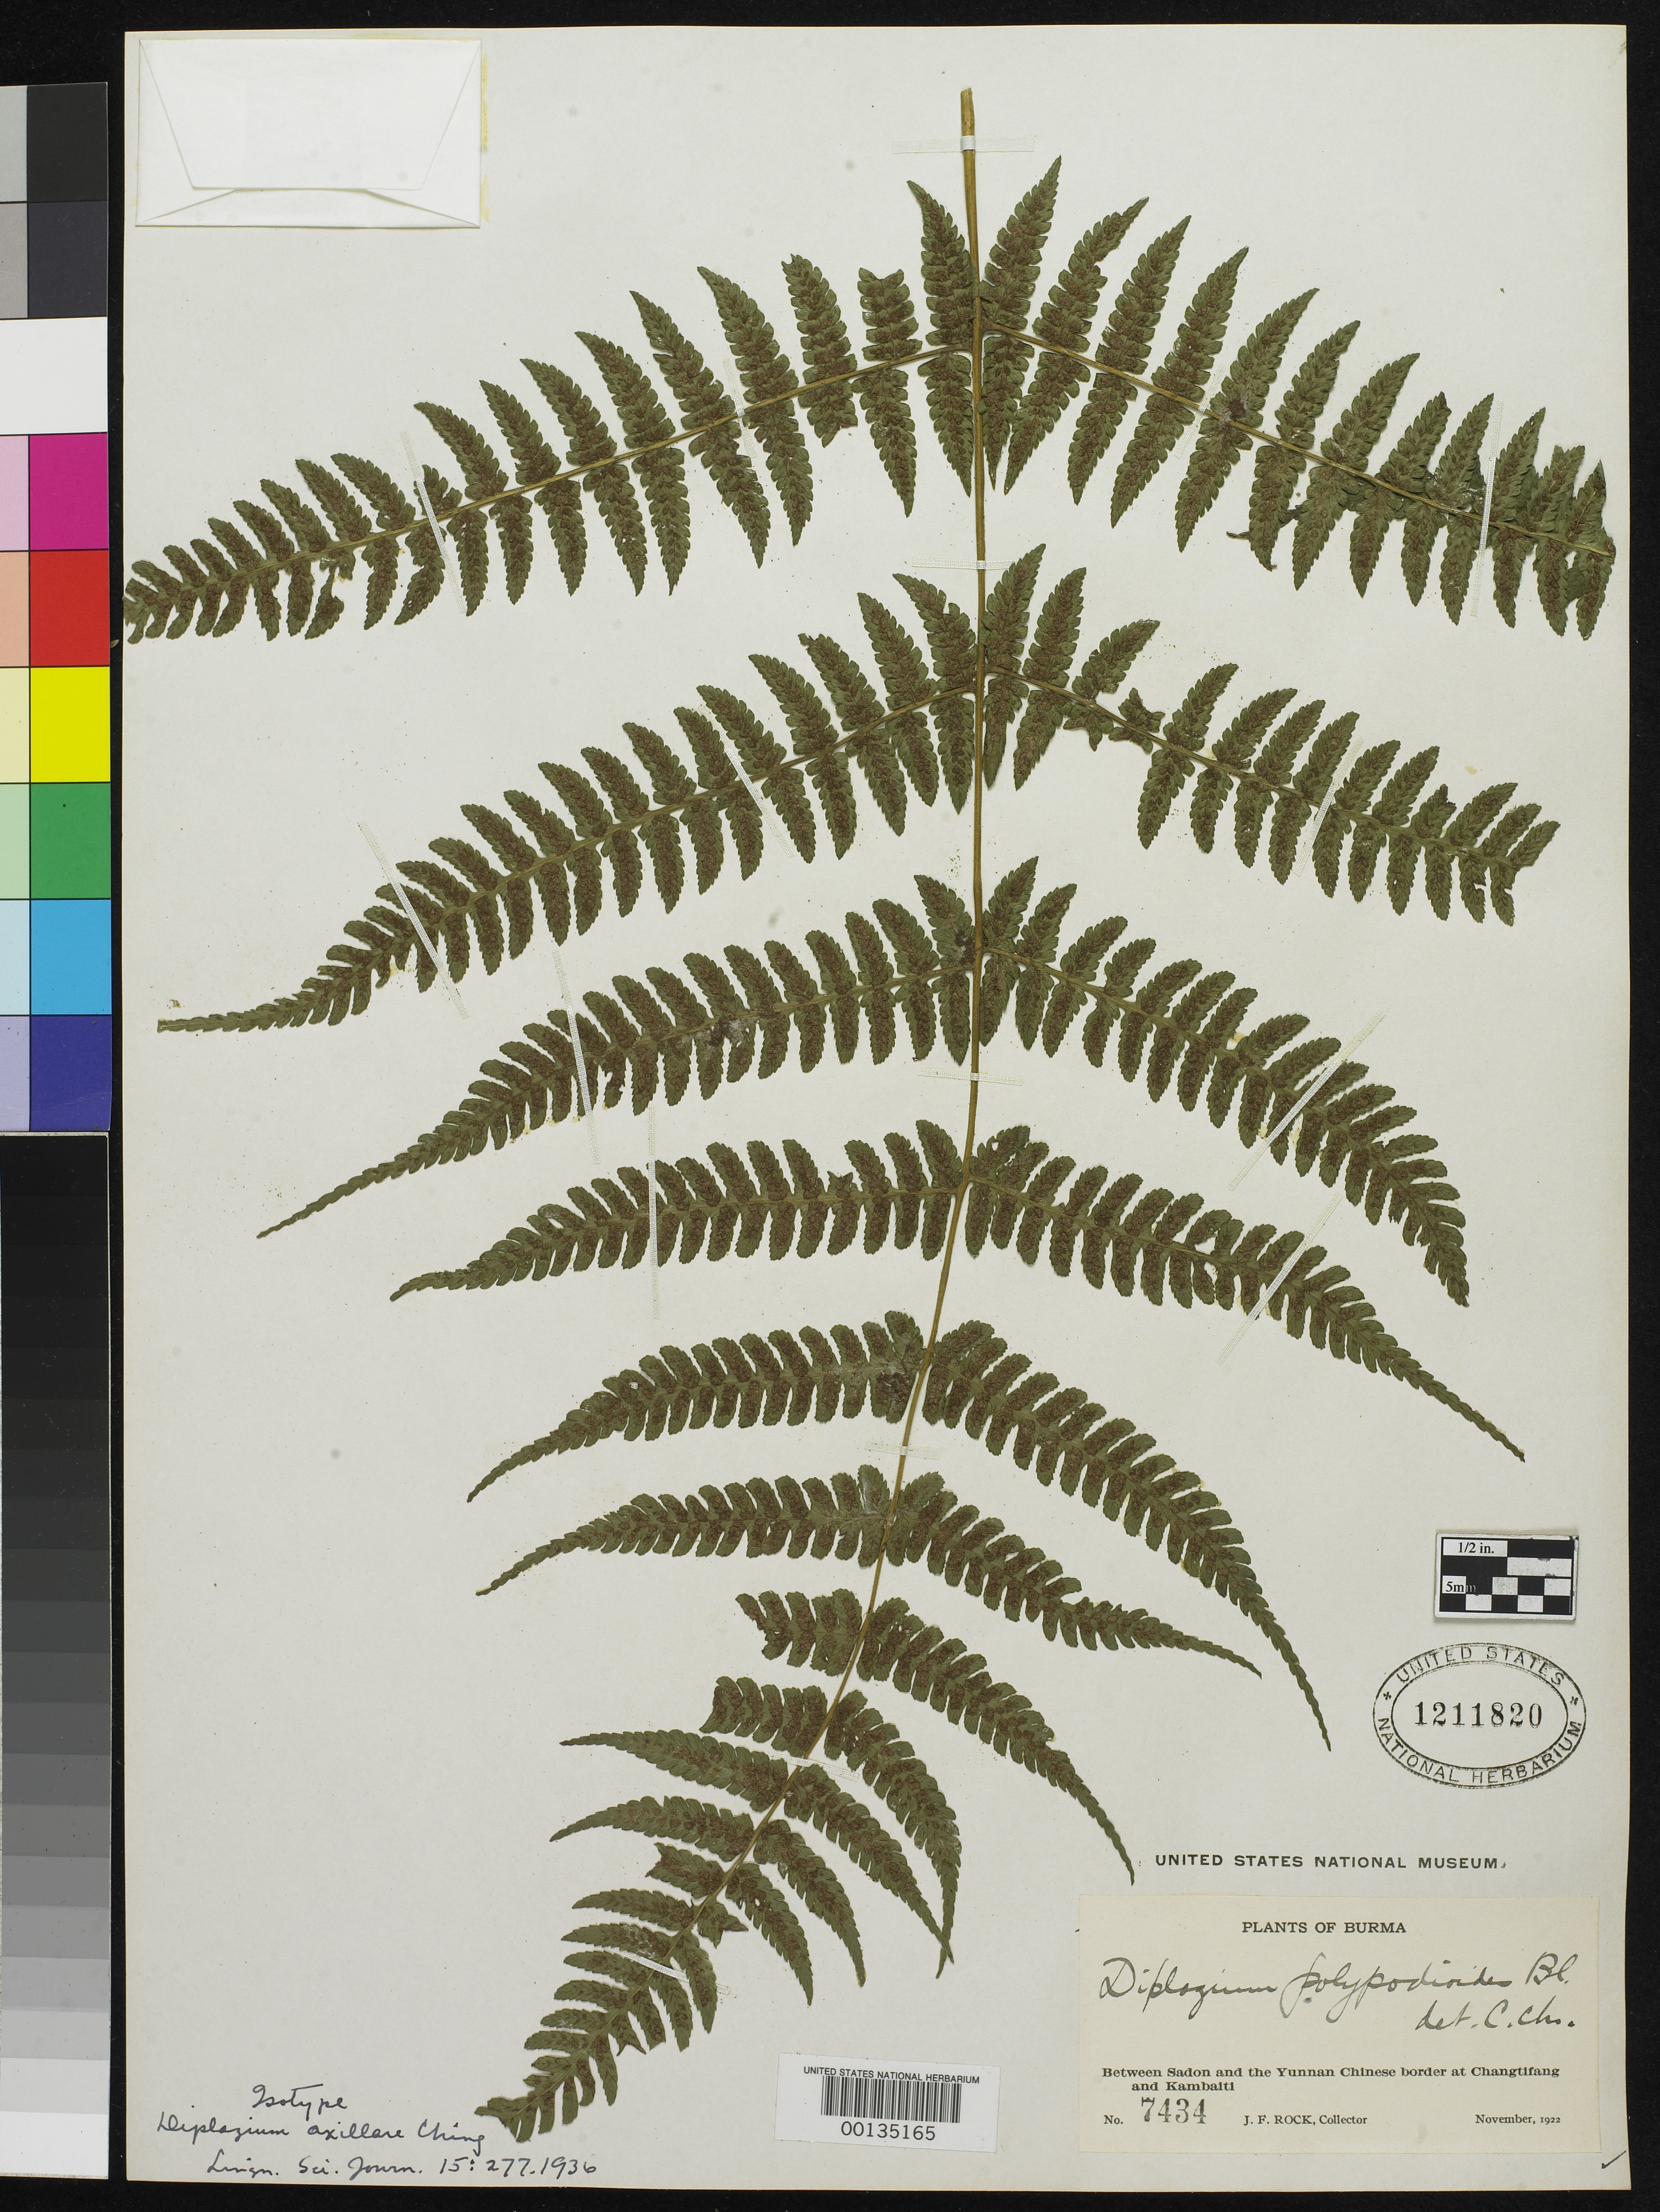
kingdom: Plantae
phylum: Tracheophyta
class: Polypodiopsida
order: Polypodiales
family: Athyriaceae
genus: Diplazium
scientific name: Diplazium axillare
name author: Ching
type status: Type Collection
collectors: J. F. Rock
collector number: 7434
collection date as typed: Nov 1922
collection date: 1922-11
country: Myanmar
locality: Between Sadon & Yunnan Chinese border at Changtifang & Kambaiti. (Country as Burma on label).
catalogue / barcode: US 1211820